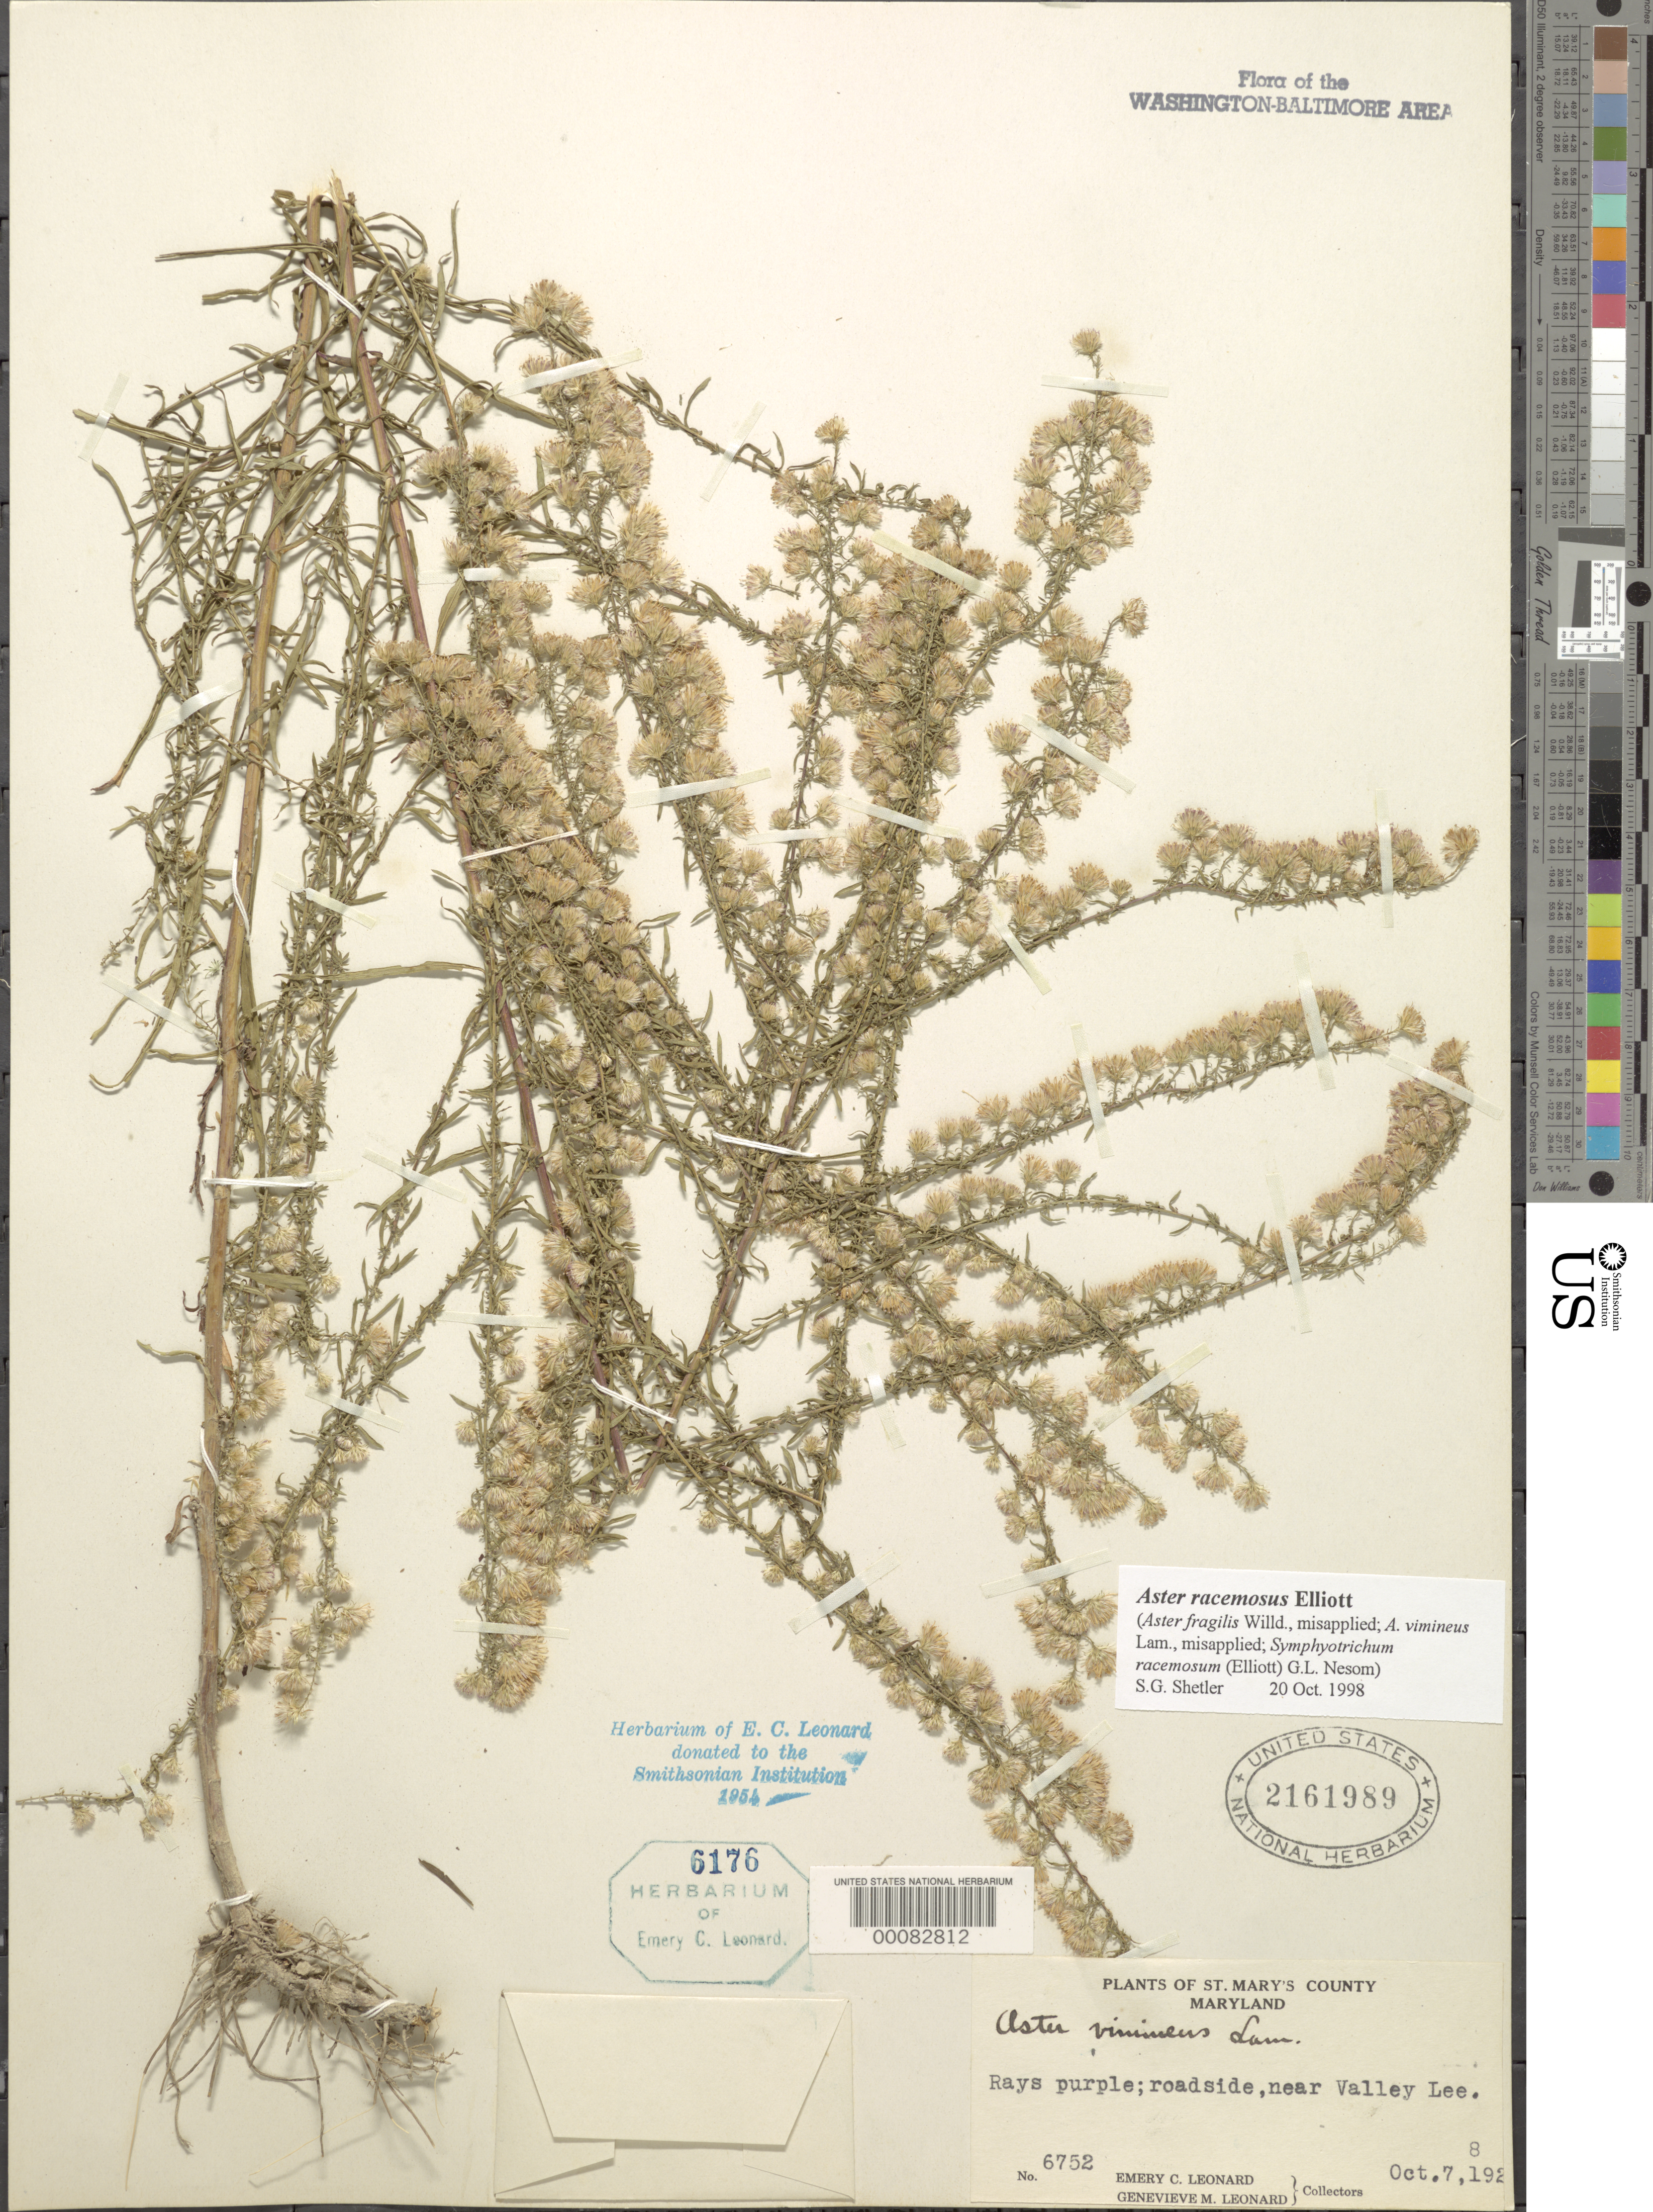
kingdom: Plantae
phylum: Tracheophyta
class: Magnoliopsida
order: Asterales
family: Asteraceae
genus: Symphyotrichum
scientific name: Symphyotrichum racemosum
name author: (Elliott) G.L. Nesom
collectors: E. C. Leonard & G. M. Leonard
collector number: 6752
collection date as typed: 07 Oct 1928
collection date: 1928-10-07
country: United States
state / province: Maryland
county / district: St. Mary's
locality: Valley Lee vicinity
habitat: Roadside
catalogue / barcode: US 2161989